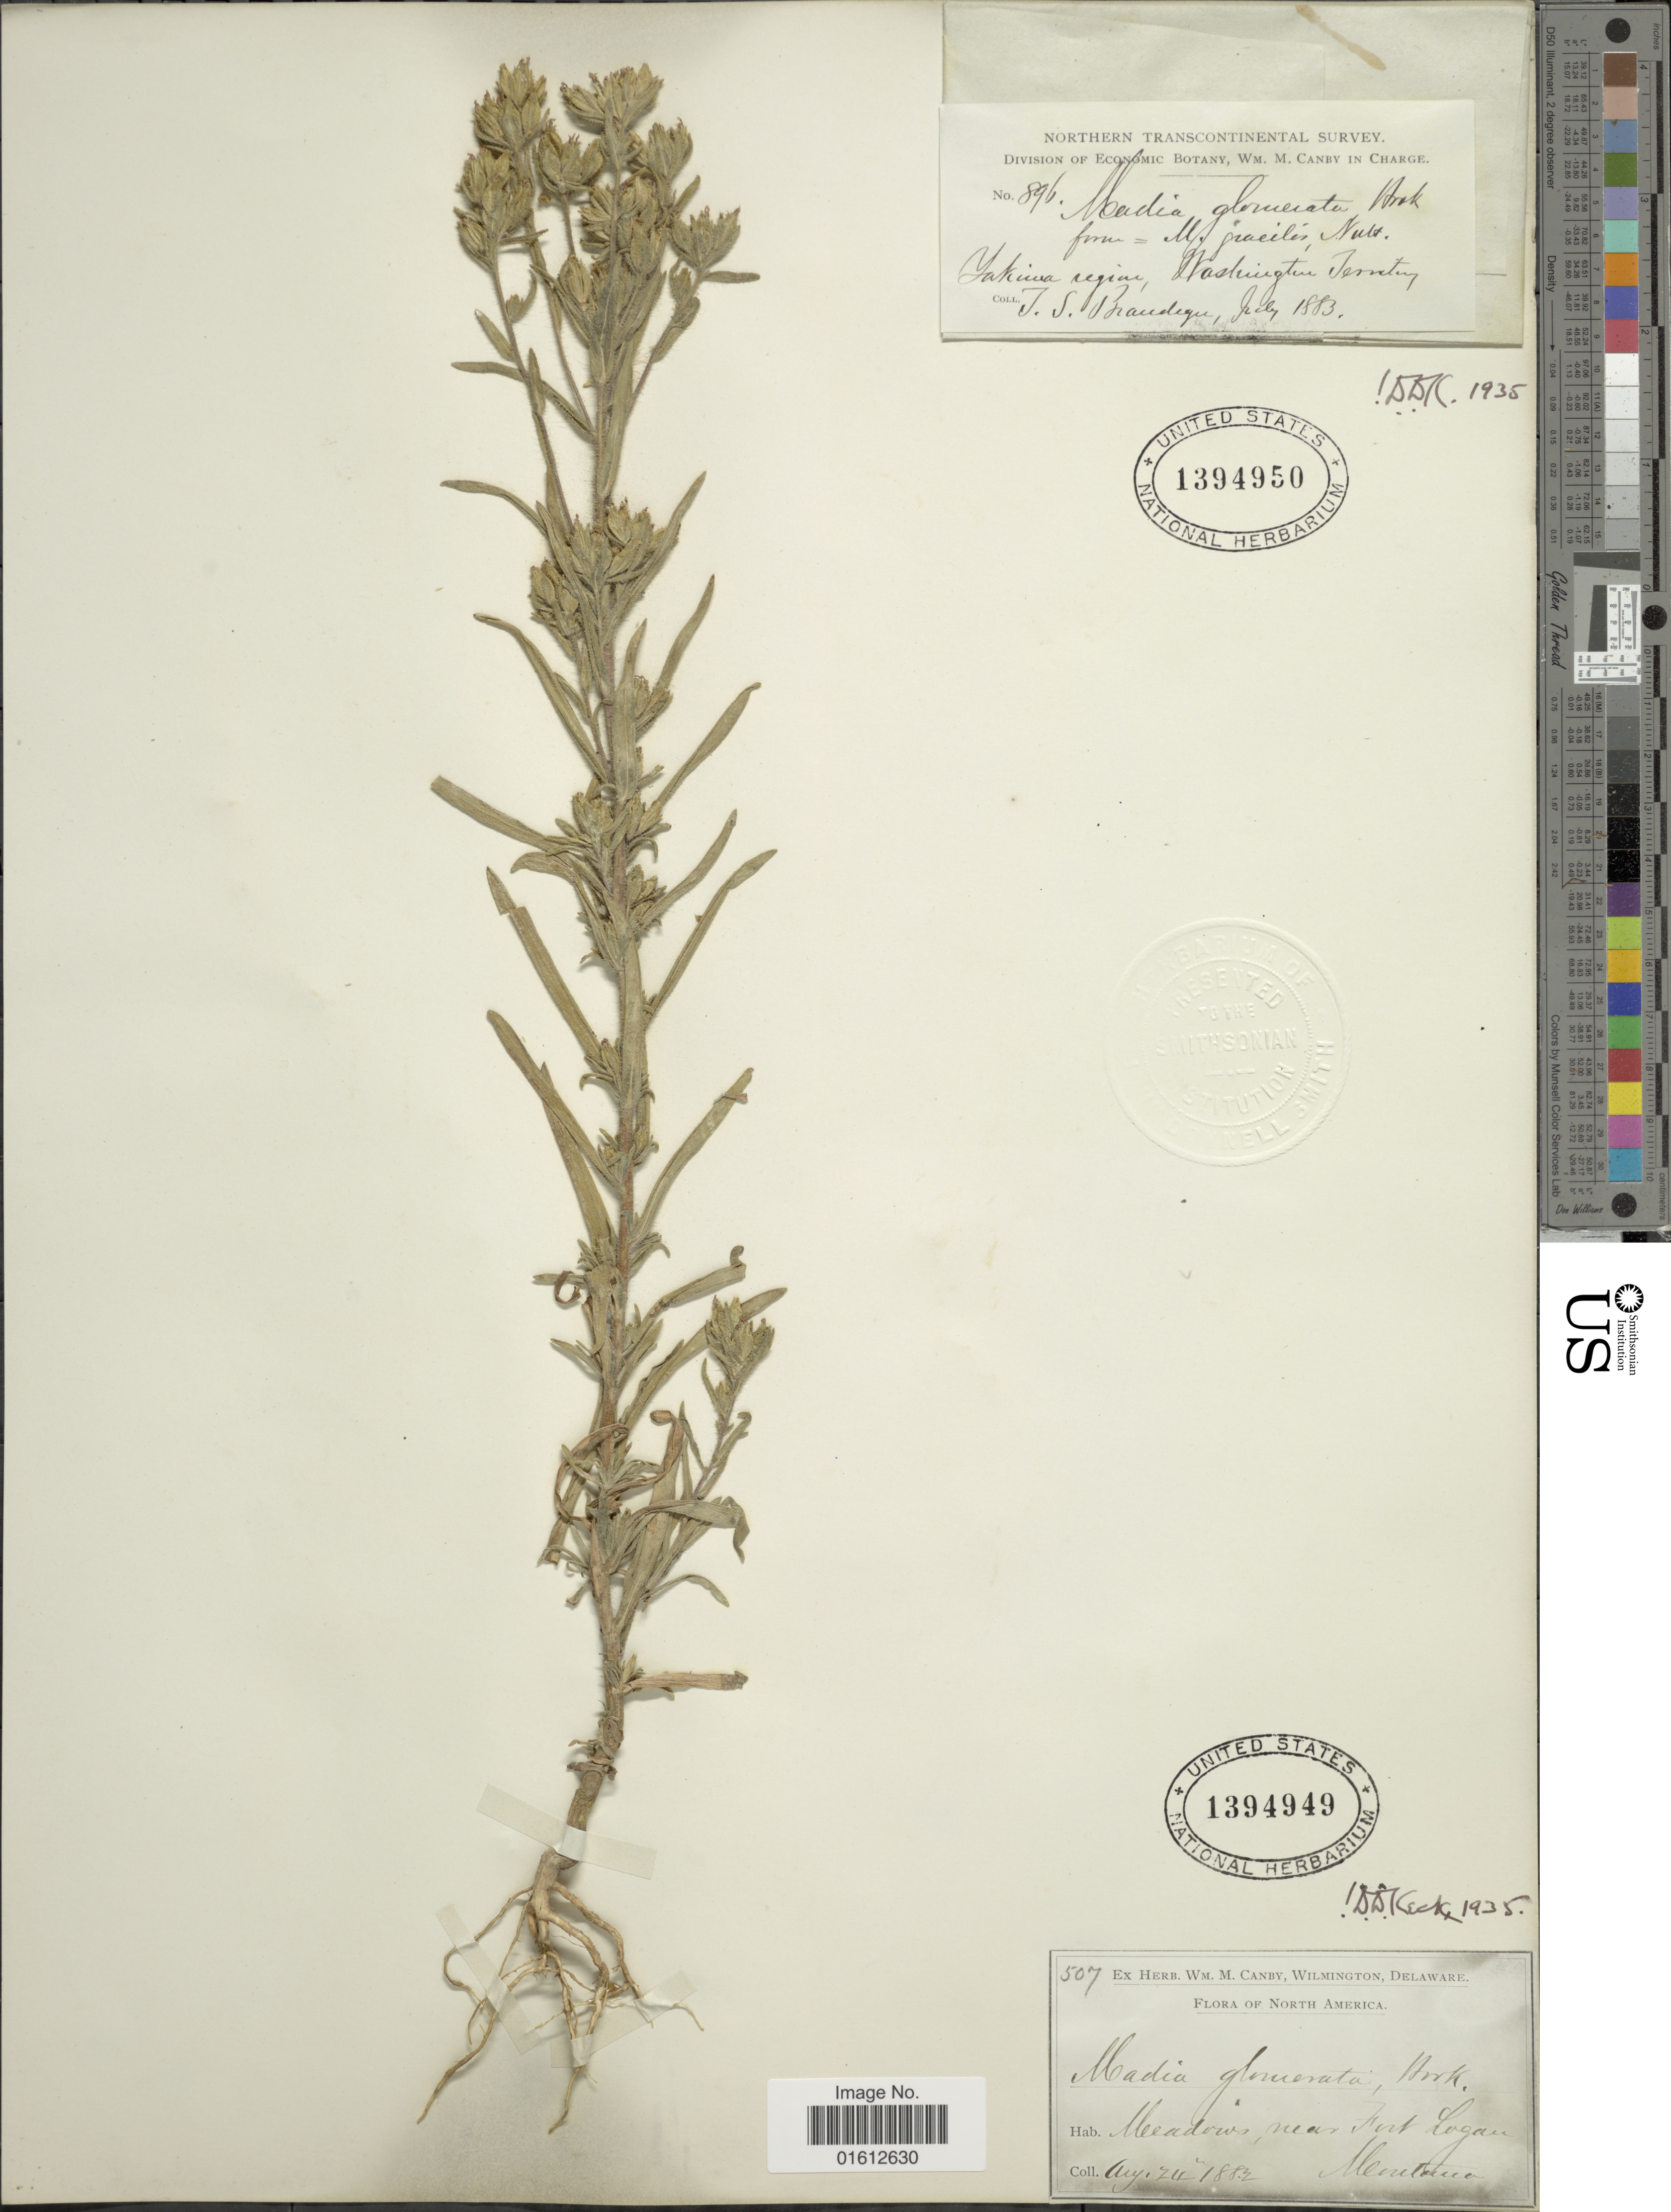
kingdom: Plantae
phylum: Tracheophyta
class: Magnoliopsida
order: Asterales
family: Asteraceae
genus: Madia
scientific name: Madia glomerata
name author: Hook.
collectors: ex herb. W.M. Canby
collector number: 507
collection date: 1882-08-24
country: United States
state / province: Montana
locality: Meadows, near Fort Logan.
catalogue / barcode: US 1394949